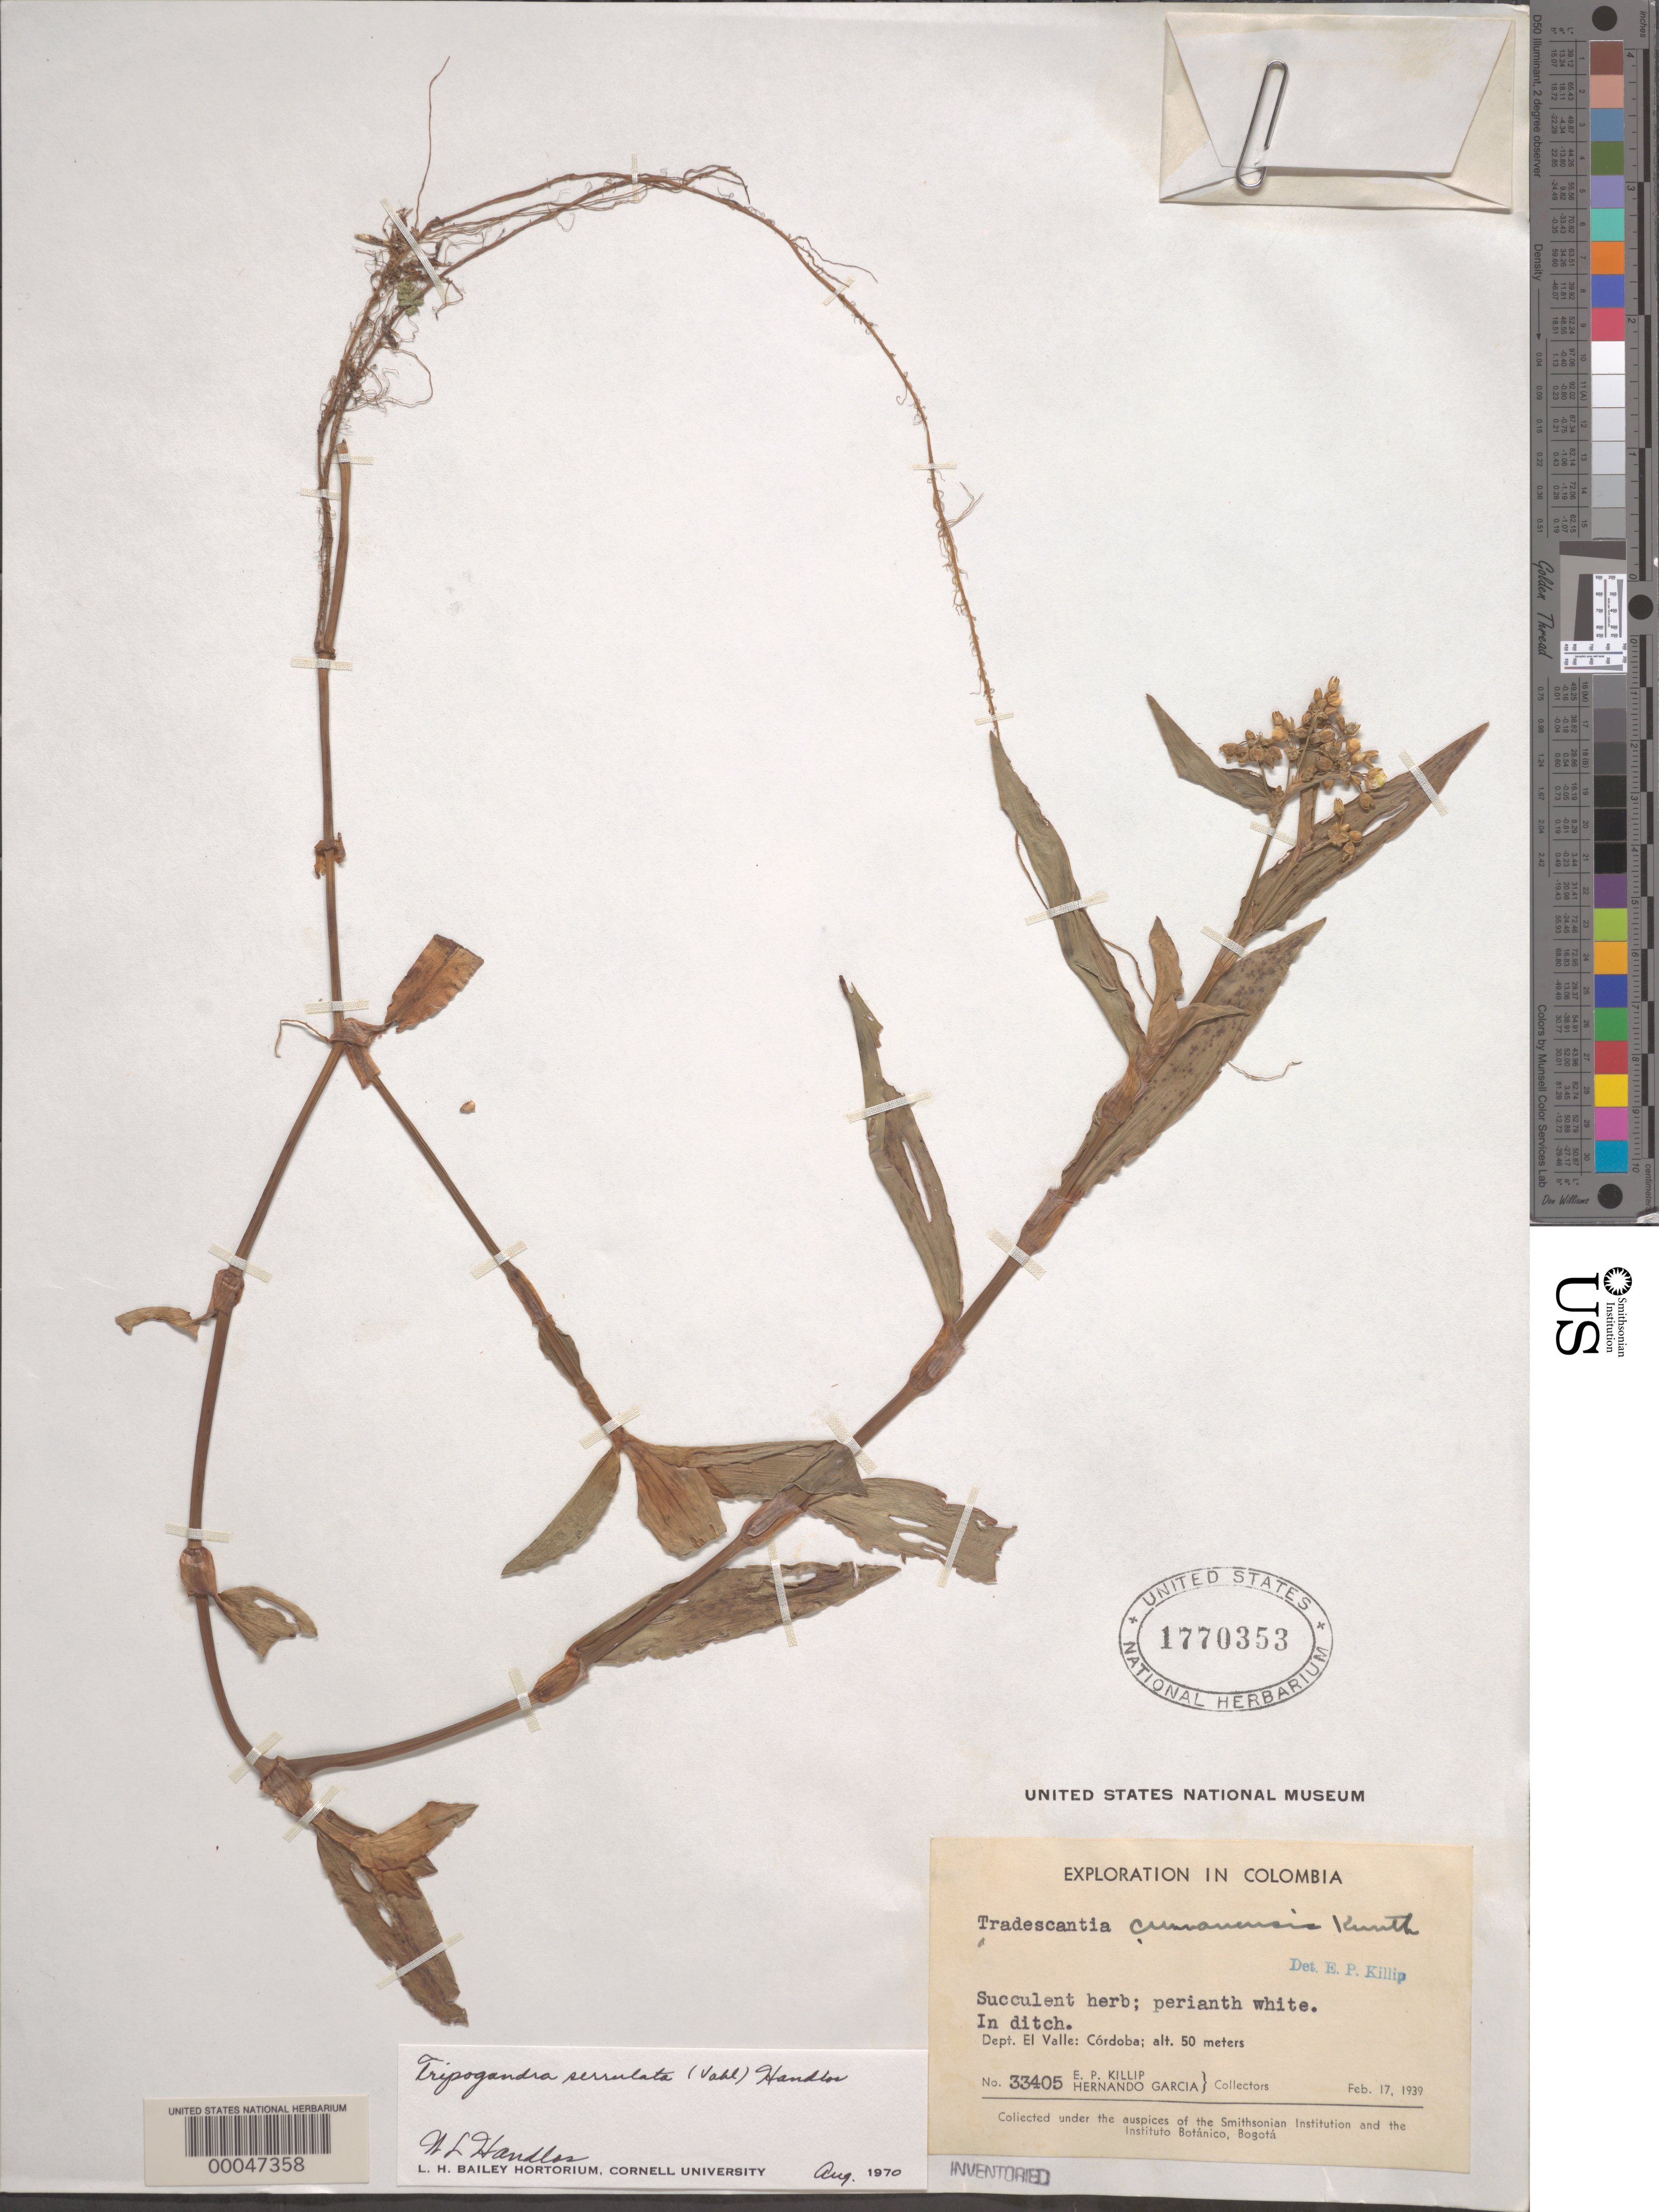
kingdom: Plantae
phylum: Tracheophyta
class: Liliopsida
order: Commelinales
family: Commelinaceae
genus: Tripogandra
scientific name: Tripogandra serrulata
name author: (Vahl) Handlos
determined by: Handlos, W. L.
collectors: E. P. Killip & H. Garcia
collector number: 33405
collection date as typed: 17 Feb 1939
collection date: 1939-02-17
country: Colombia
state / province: Valle del Cauca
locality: Cordoba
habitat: Ditch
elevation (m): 50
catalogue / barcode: US 1770353